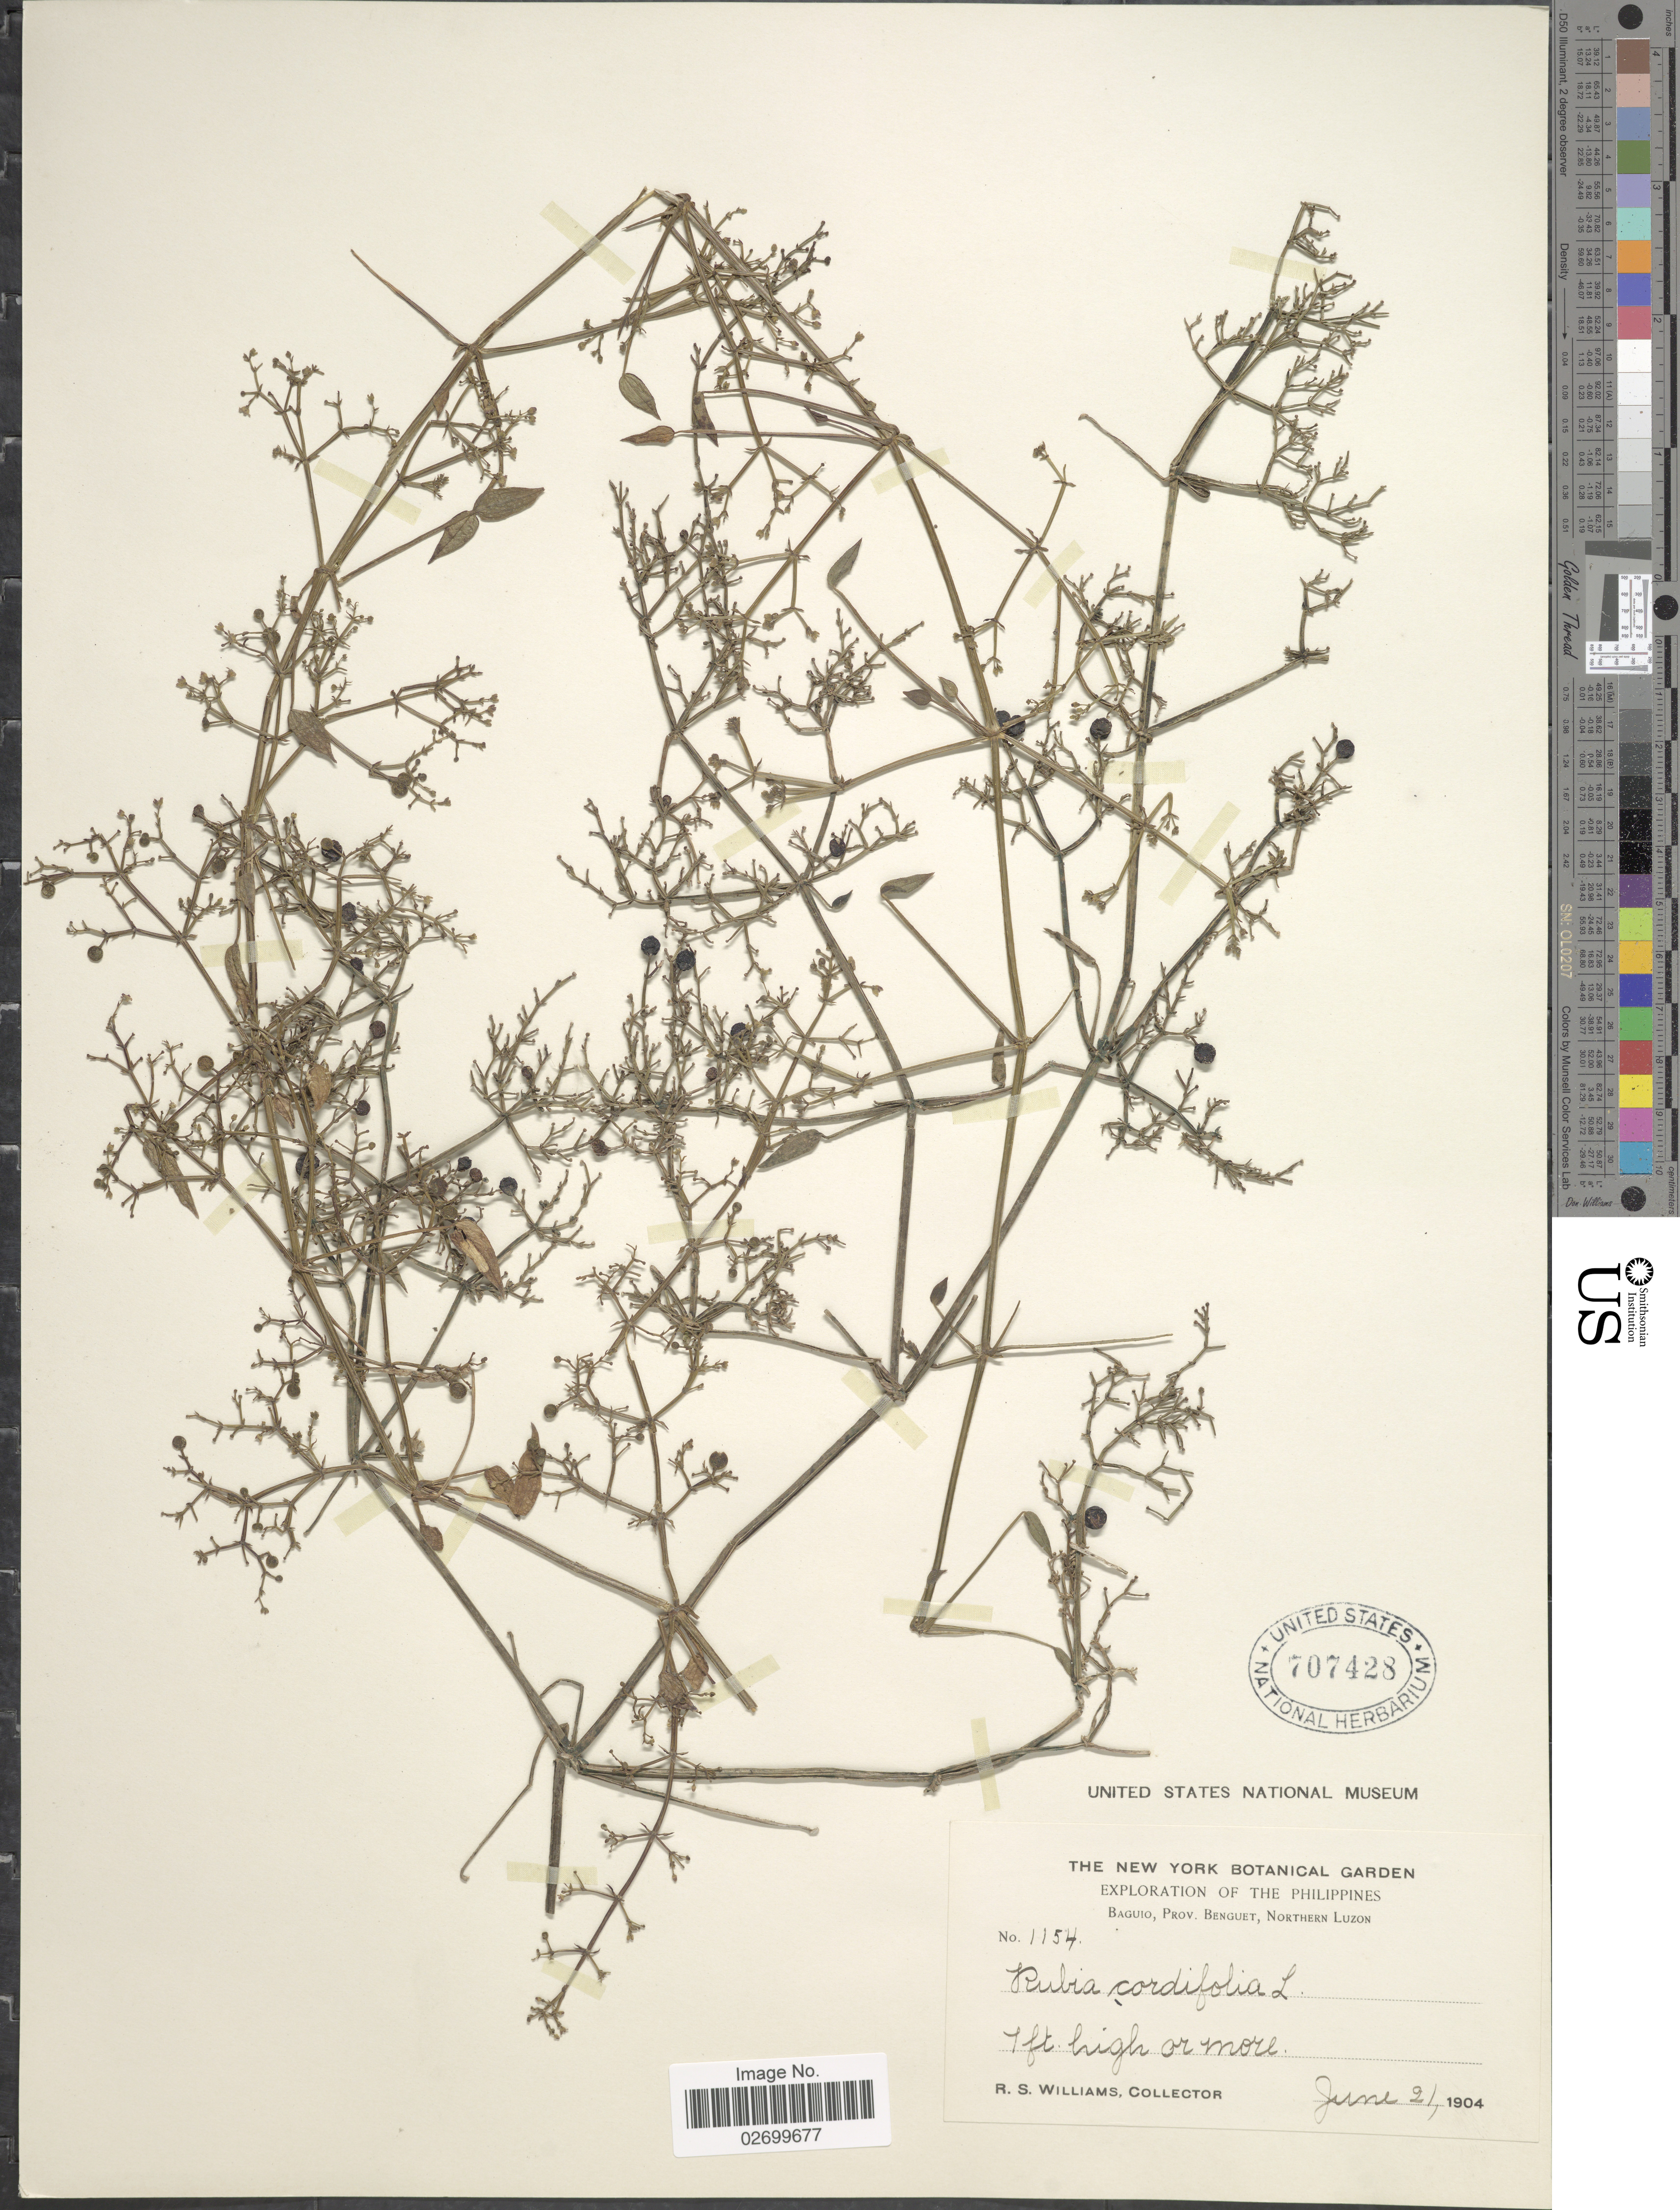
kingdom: Plantae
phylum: Tracheophyta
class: Magnoliopsida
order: Gentianales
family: Rubiaceae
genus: Rubia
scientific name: Rubia cordifolia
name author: L.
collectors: R. S. Williams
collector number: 1154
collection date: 1904-06-21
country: Philippines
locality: Baguio, Prov. Benguet, Northern Luzon.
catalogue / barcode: US 707428